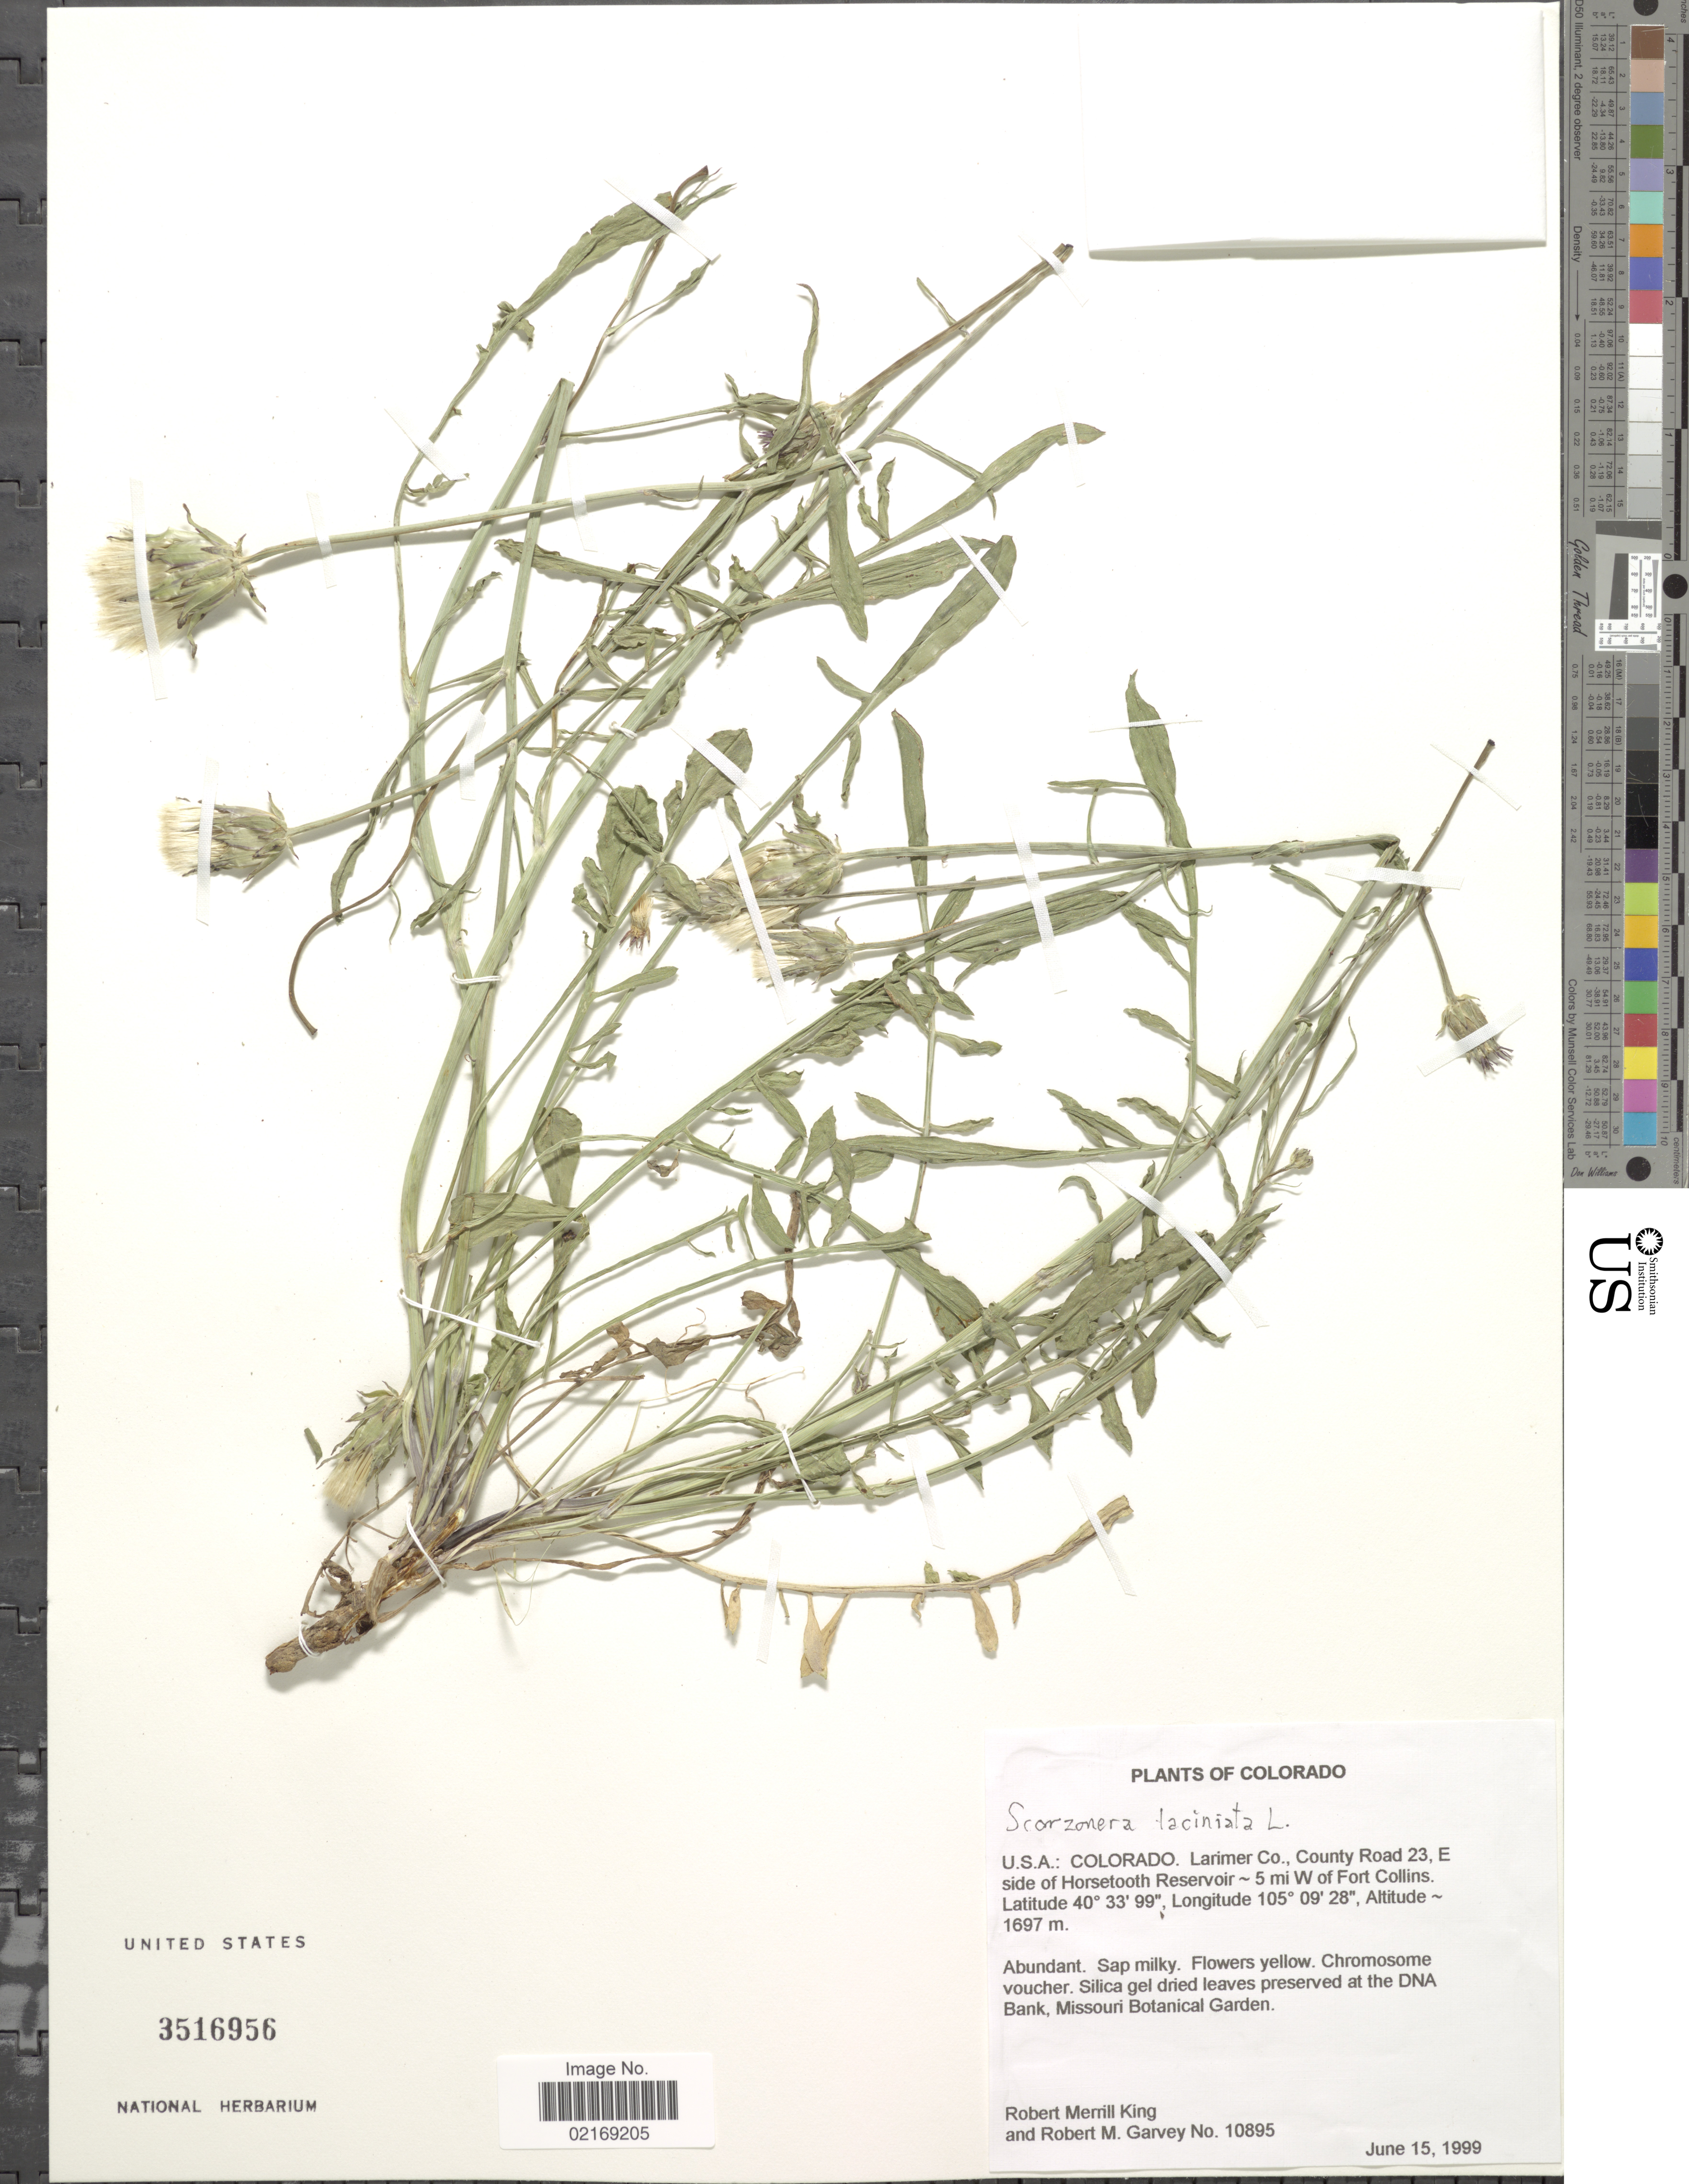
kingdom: Plantae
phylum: Tracheophyta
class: Magnoliopsida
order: Asterales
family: Asteraceae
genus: Scorzonera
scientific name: Scorzonera laciniata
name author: L.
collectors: R. M. King & R. Garvey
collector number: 10895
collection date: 1999-06-15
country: United States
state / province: Colorado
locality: Larimer Co., County Road 23, E side of Horsetooth Reservoir ~5 mi W of Fort Collins.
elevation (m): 1697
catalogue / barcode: US 3516956